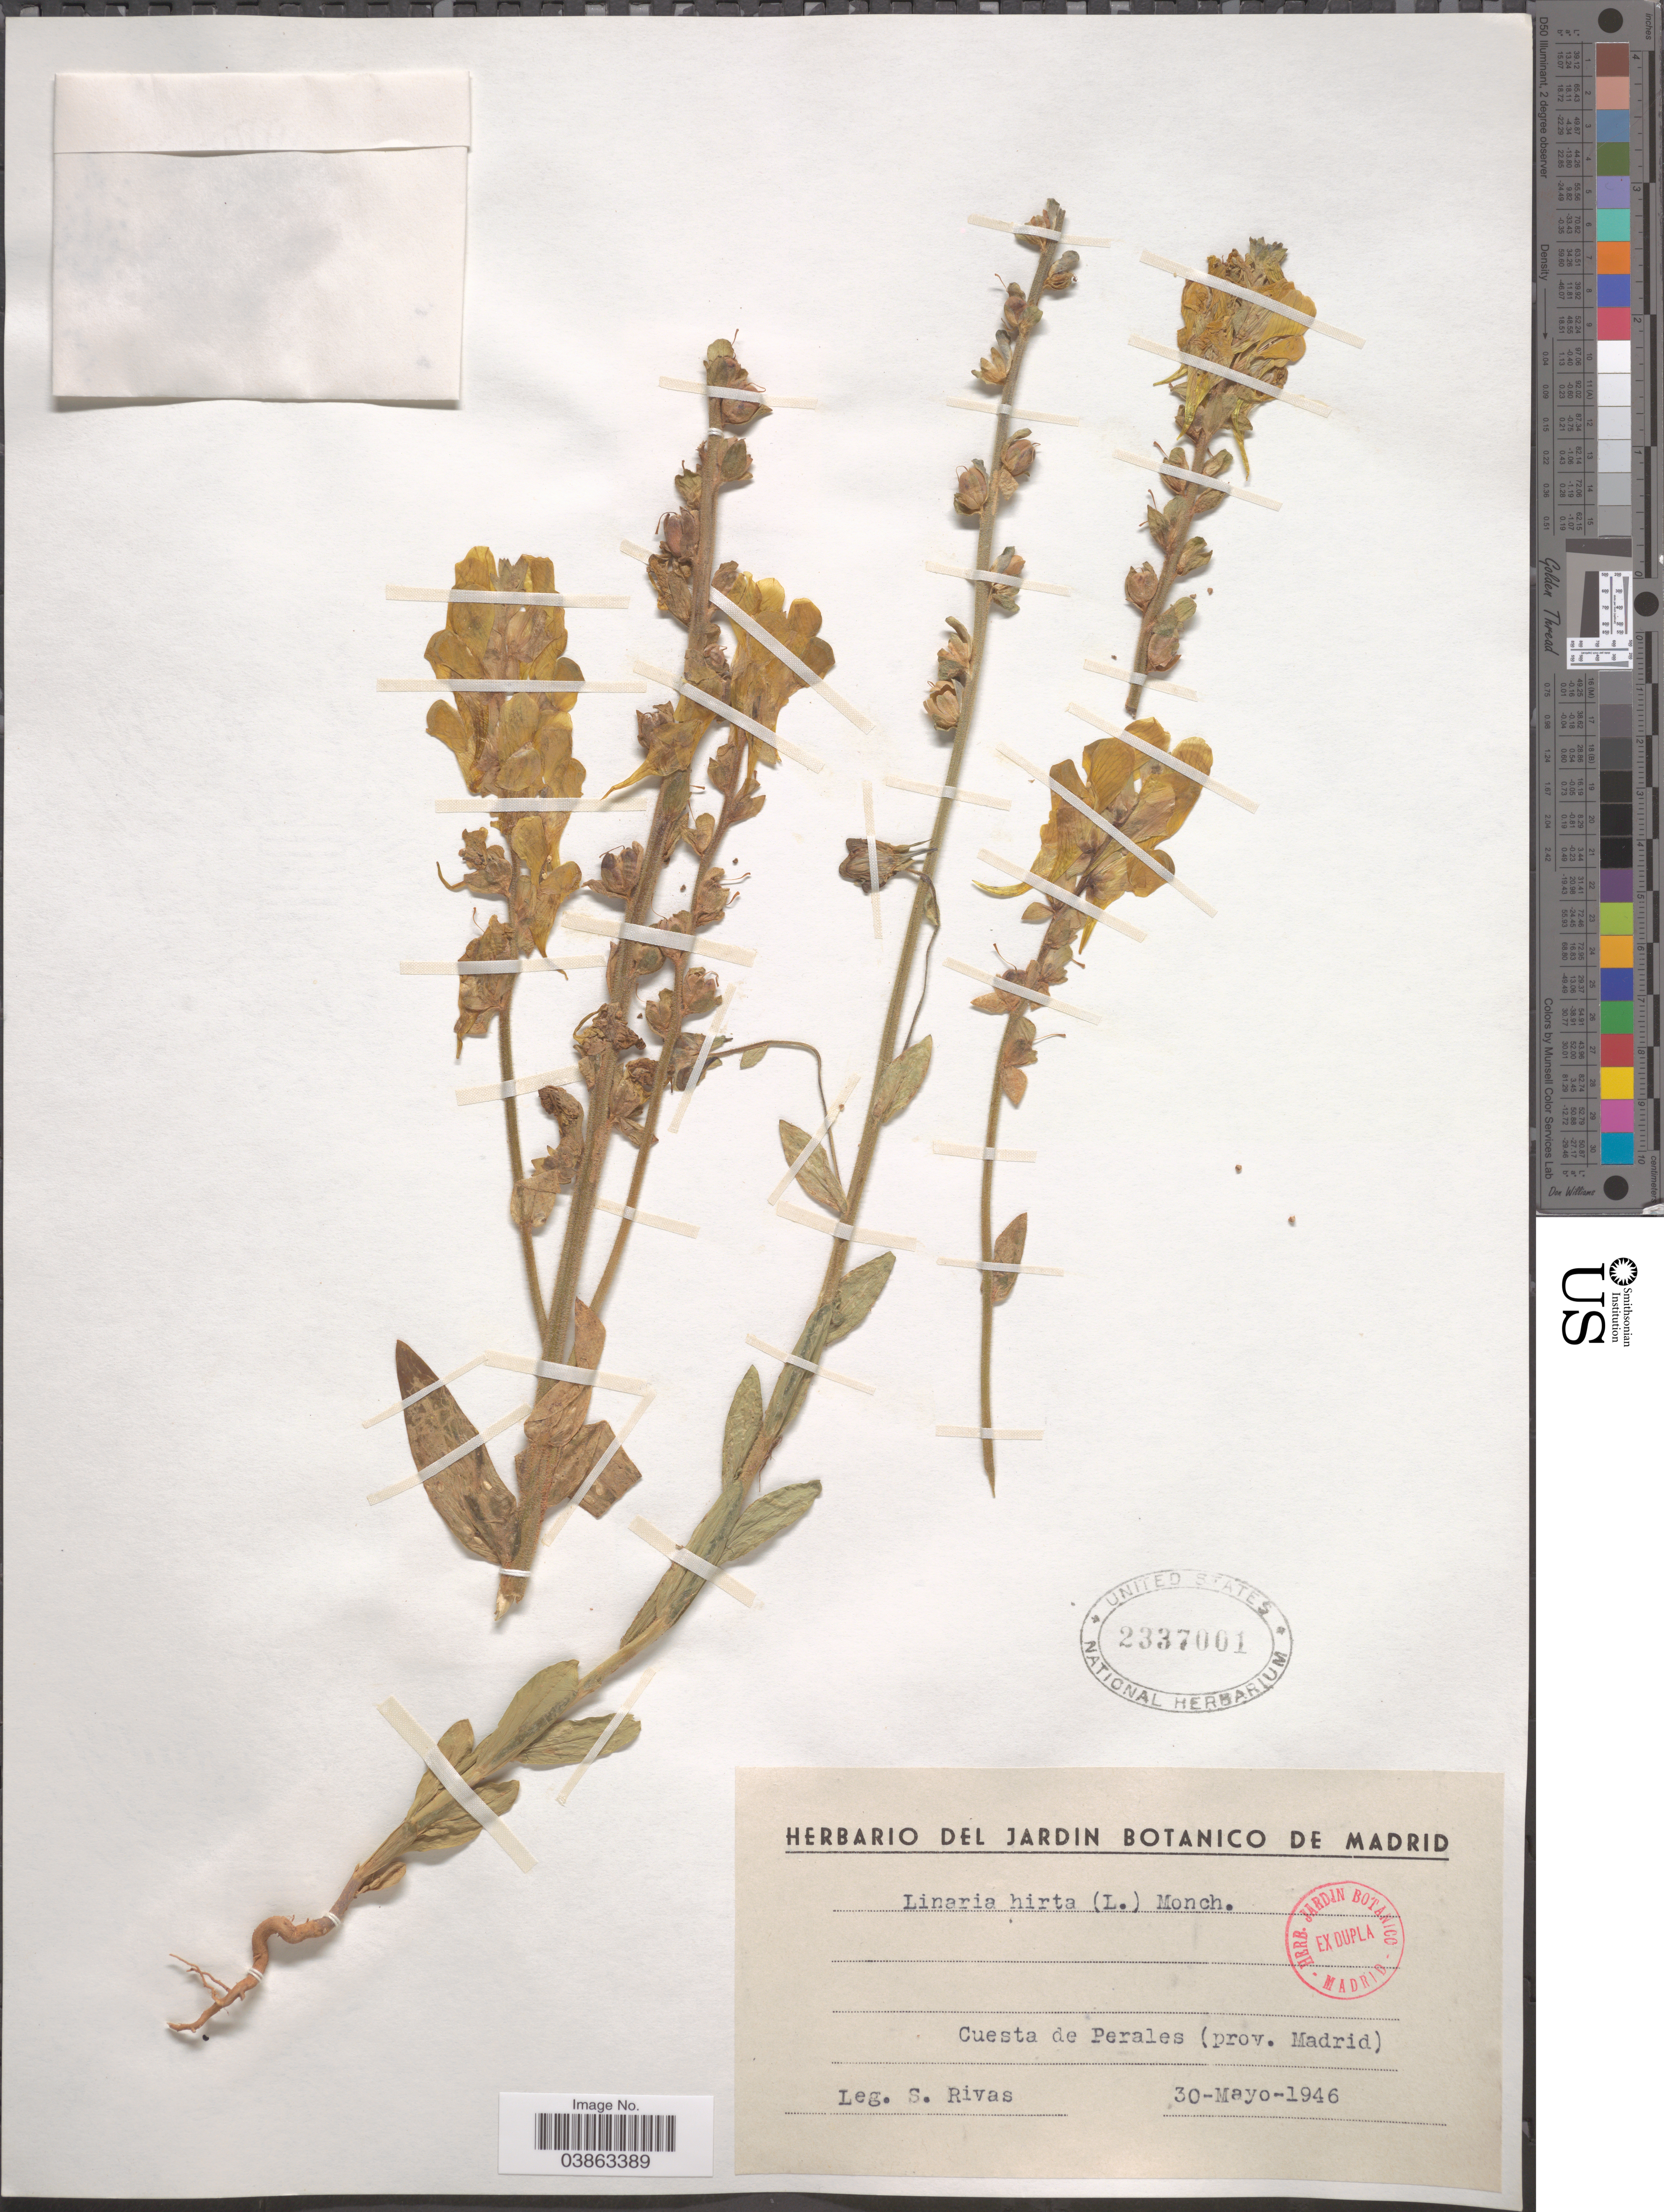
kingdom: Plantae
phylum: Tracheophyta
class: Magnoliopsida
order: Lamiales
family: Plantaginaceae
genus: Linaria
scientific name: Linaria hirta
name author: (L.) Moench.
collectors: S. Rivas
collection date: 1946-05-30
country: Spain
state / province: Madrid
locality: Cuesta de Perales.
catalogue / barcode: US 2337001